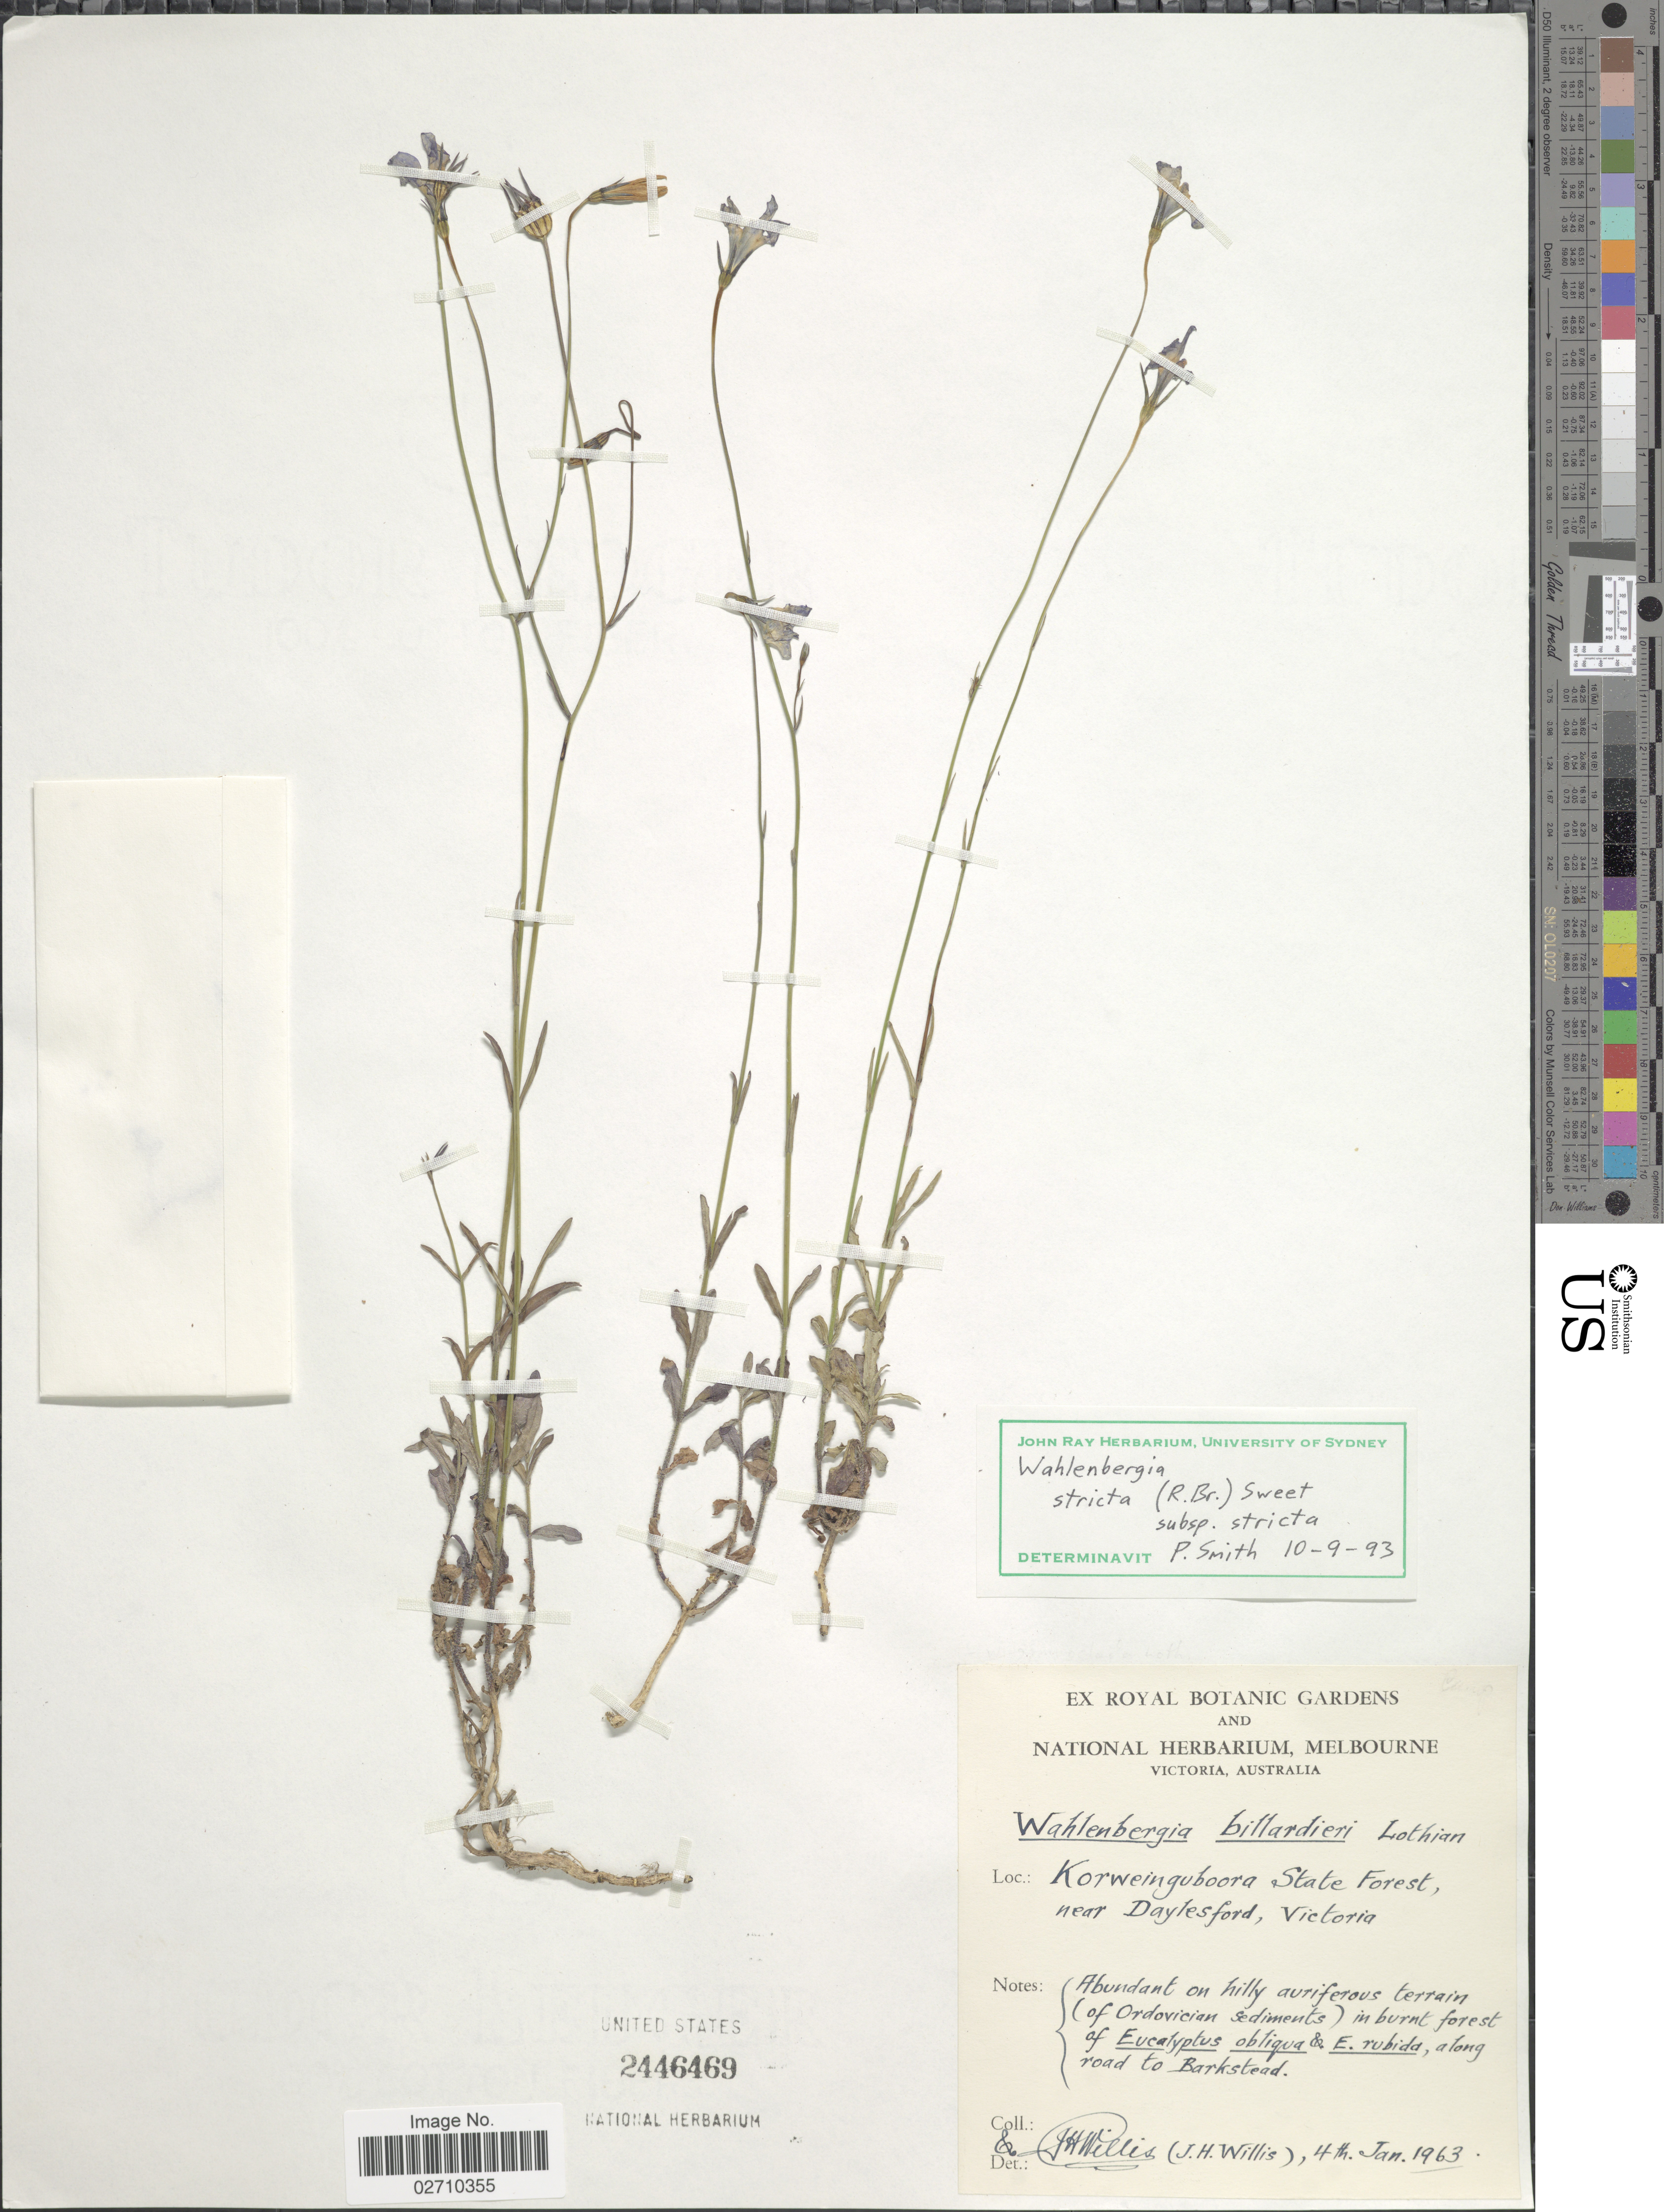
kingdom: Plantae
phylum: Tracheophyta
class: Magnoliopsida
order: Asterales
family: Campanulaceae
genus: Wahlenbergia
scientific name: Wahlenbergia stricta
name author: (R. Br.) Sweet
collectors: J. Willis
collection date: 1963-01-04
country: Australia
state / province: Victoria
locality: Korweinguboora State Forest, near Daylesford, Victoria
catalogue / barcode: US 2446469